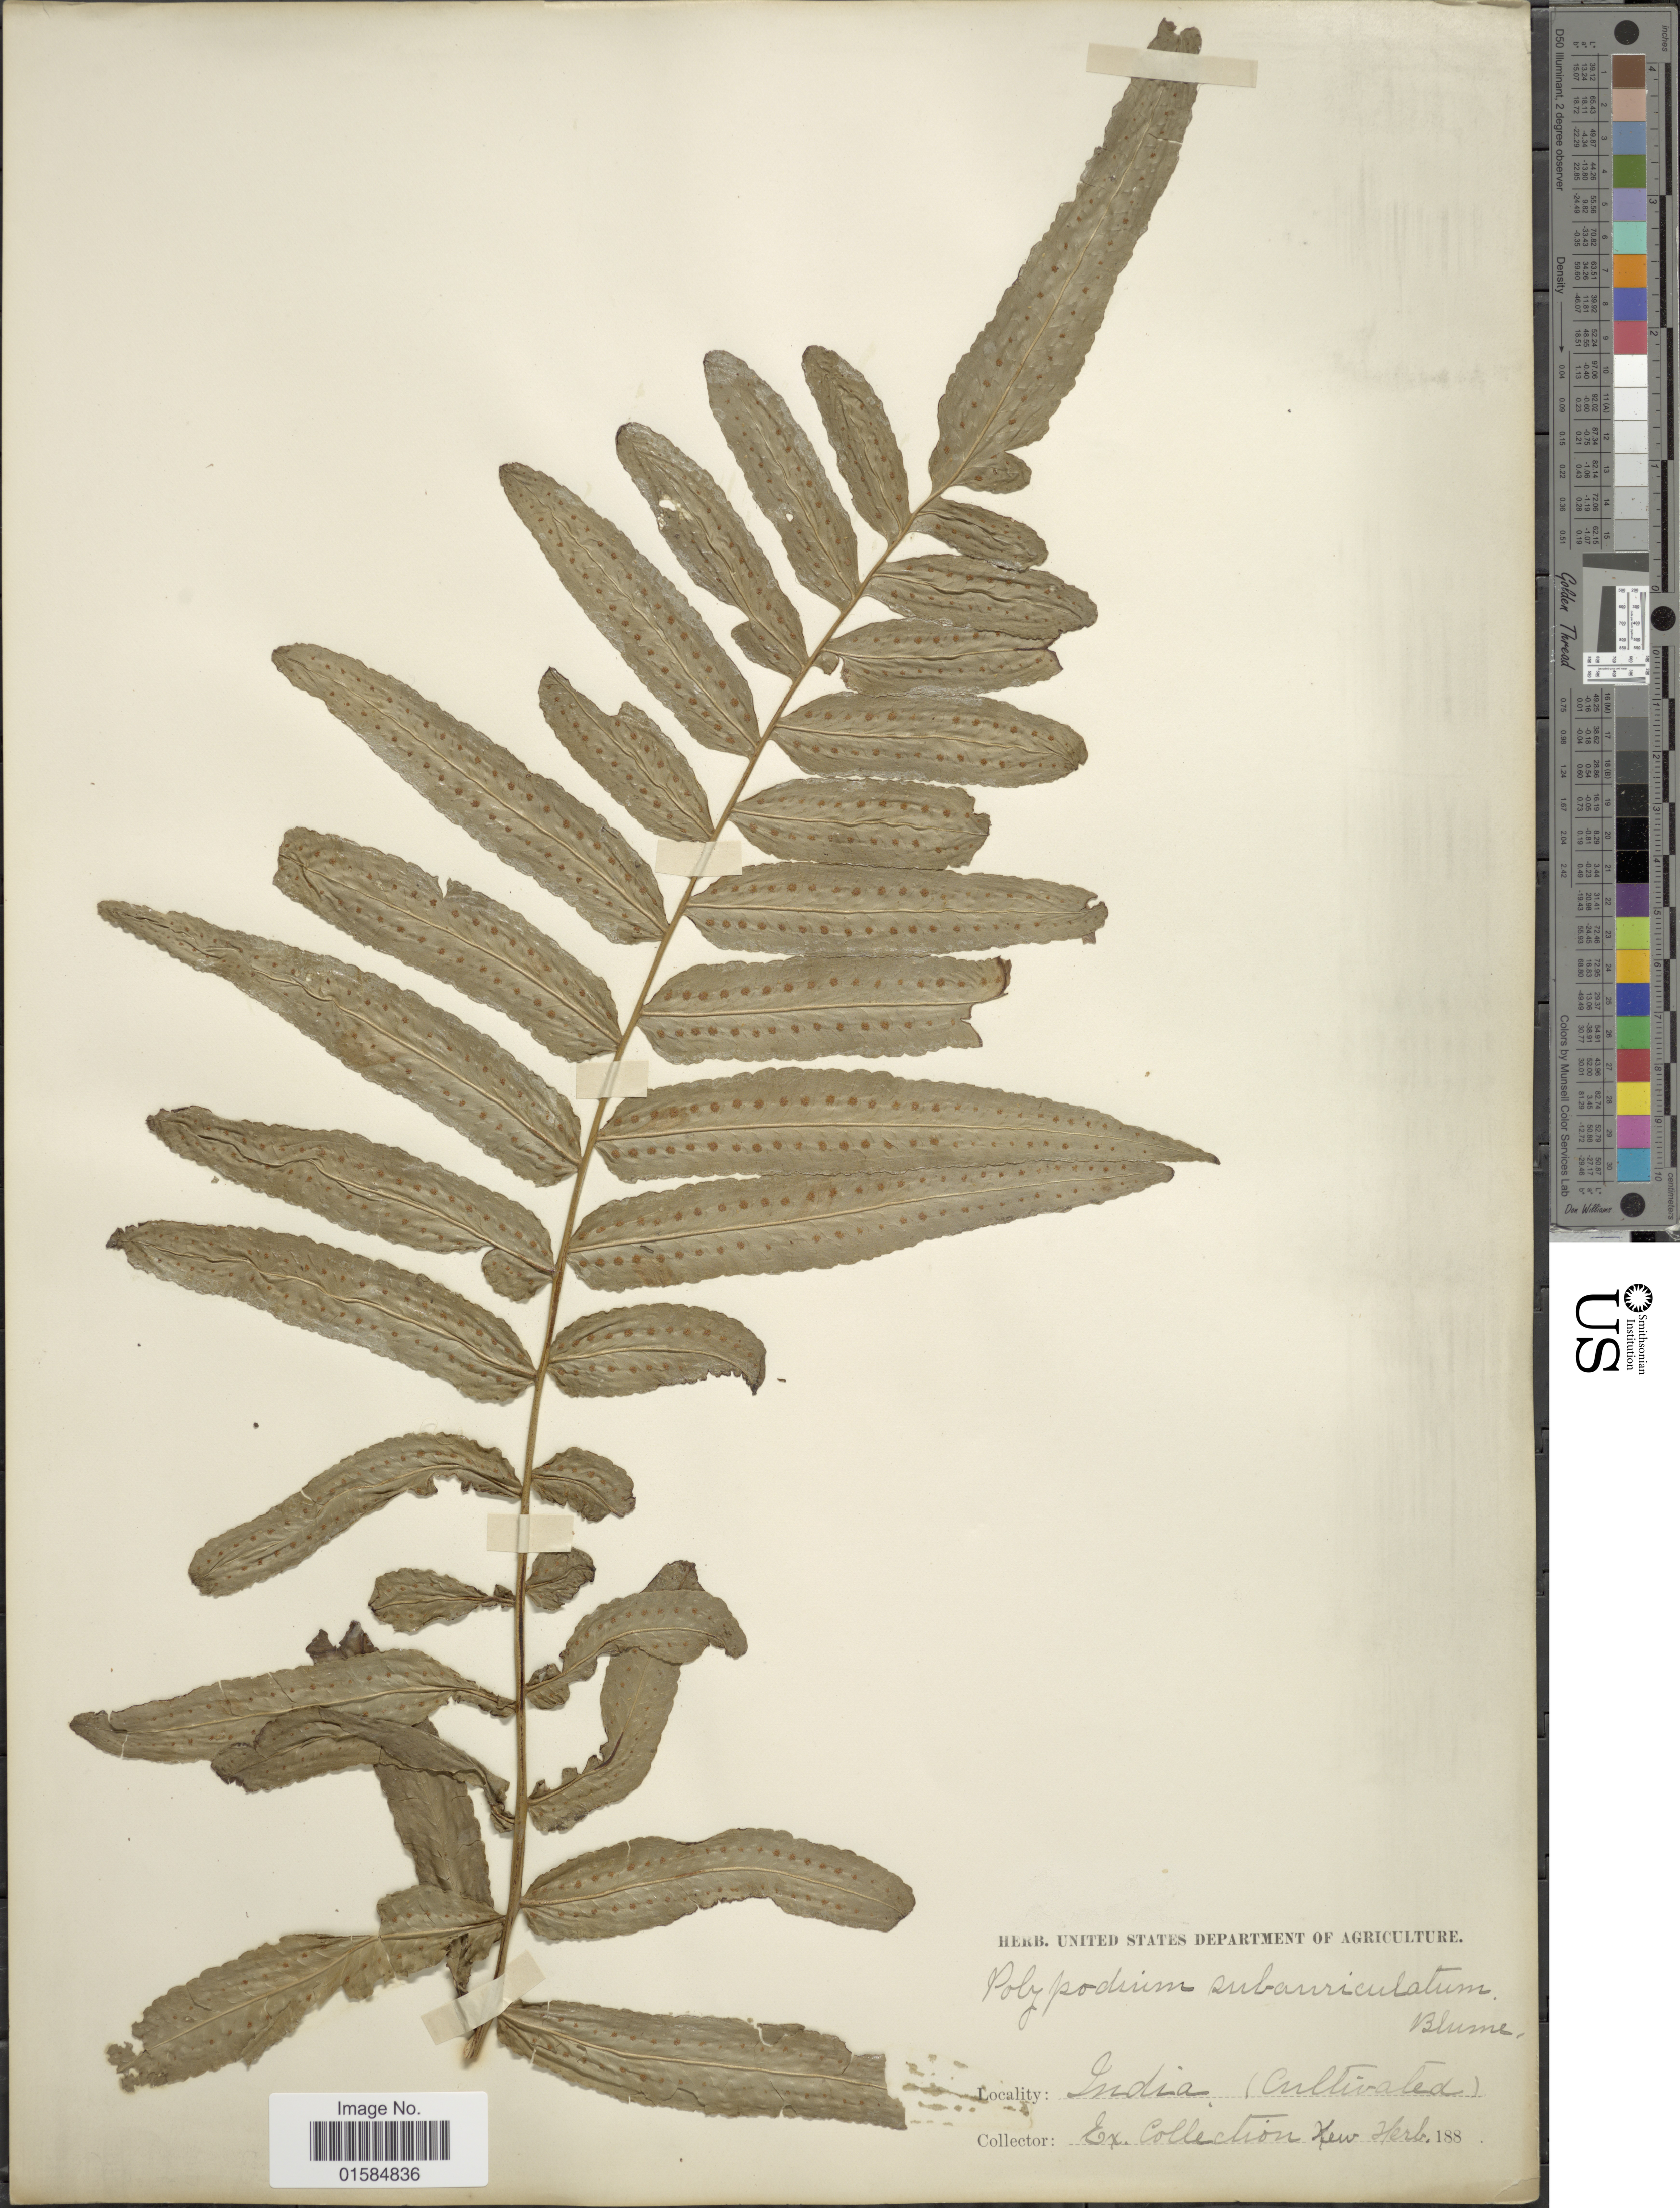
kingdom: Plantae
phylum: Tracheophyta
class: Polypodiopsida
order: Polypodiales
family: Polypodiaceae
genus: Goniophlebium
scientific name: Goniophlebium subauriculatum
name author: (Blume) C. Presl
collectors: ex Herb. Kew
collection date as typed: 188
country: India